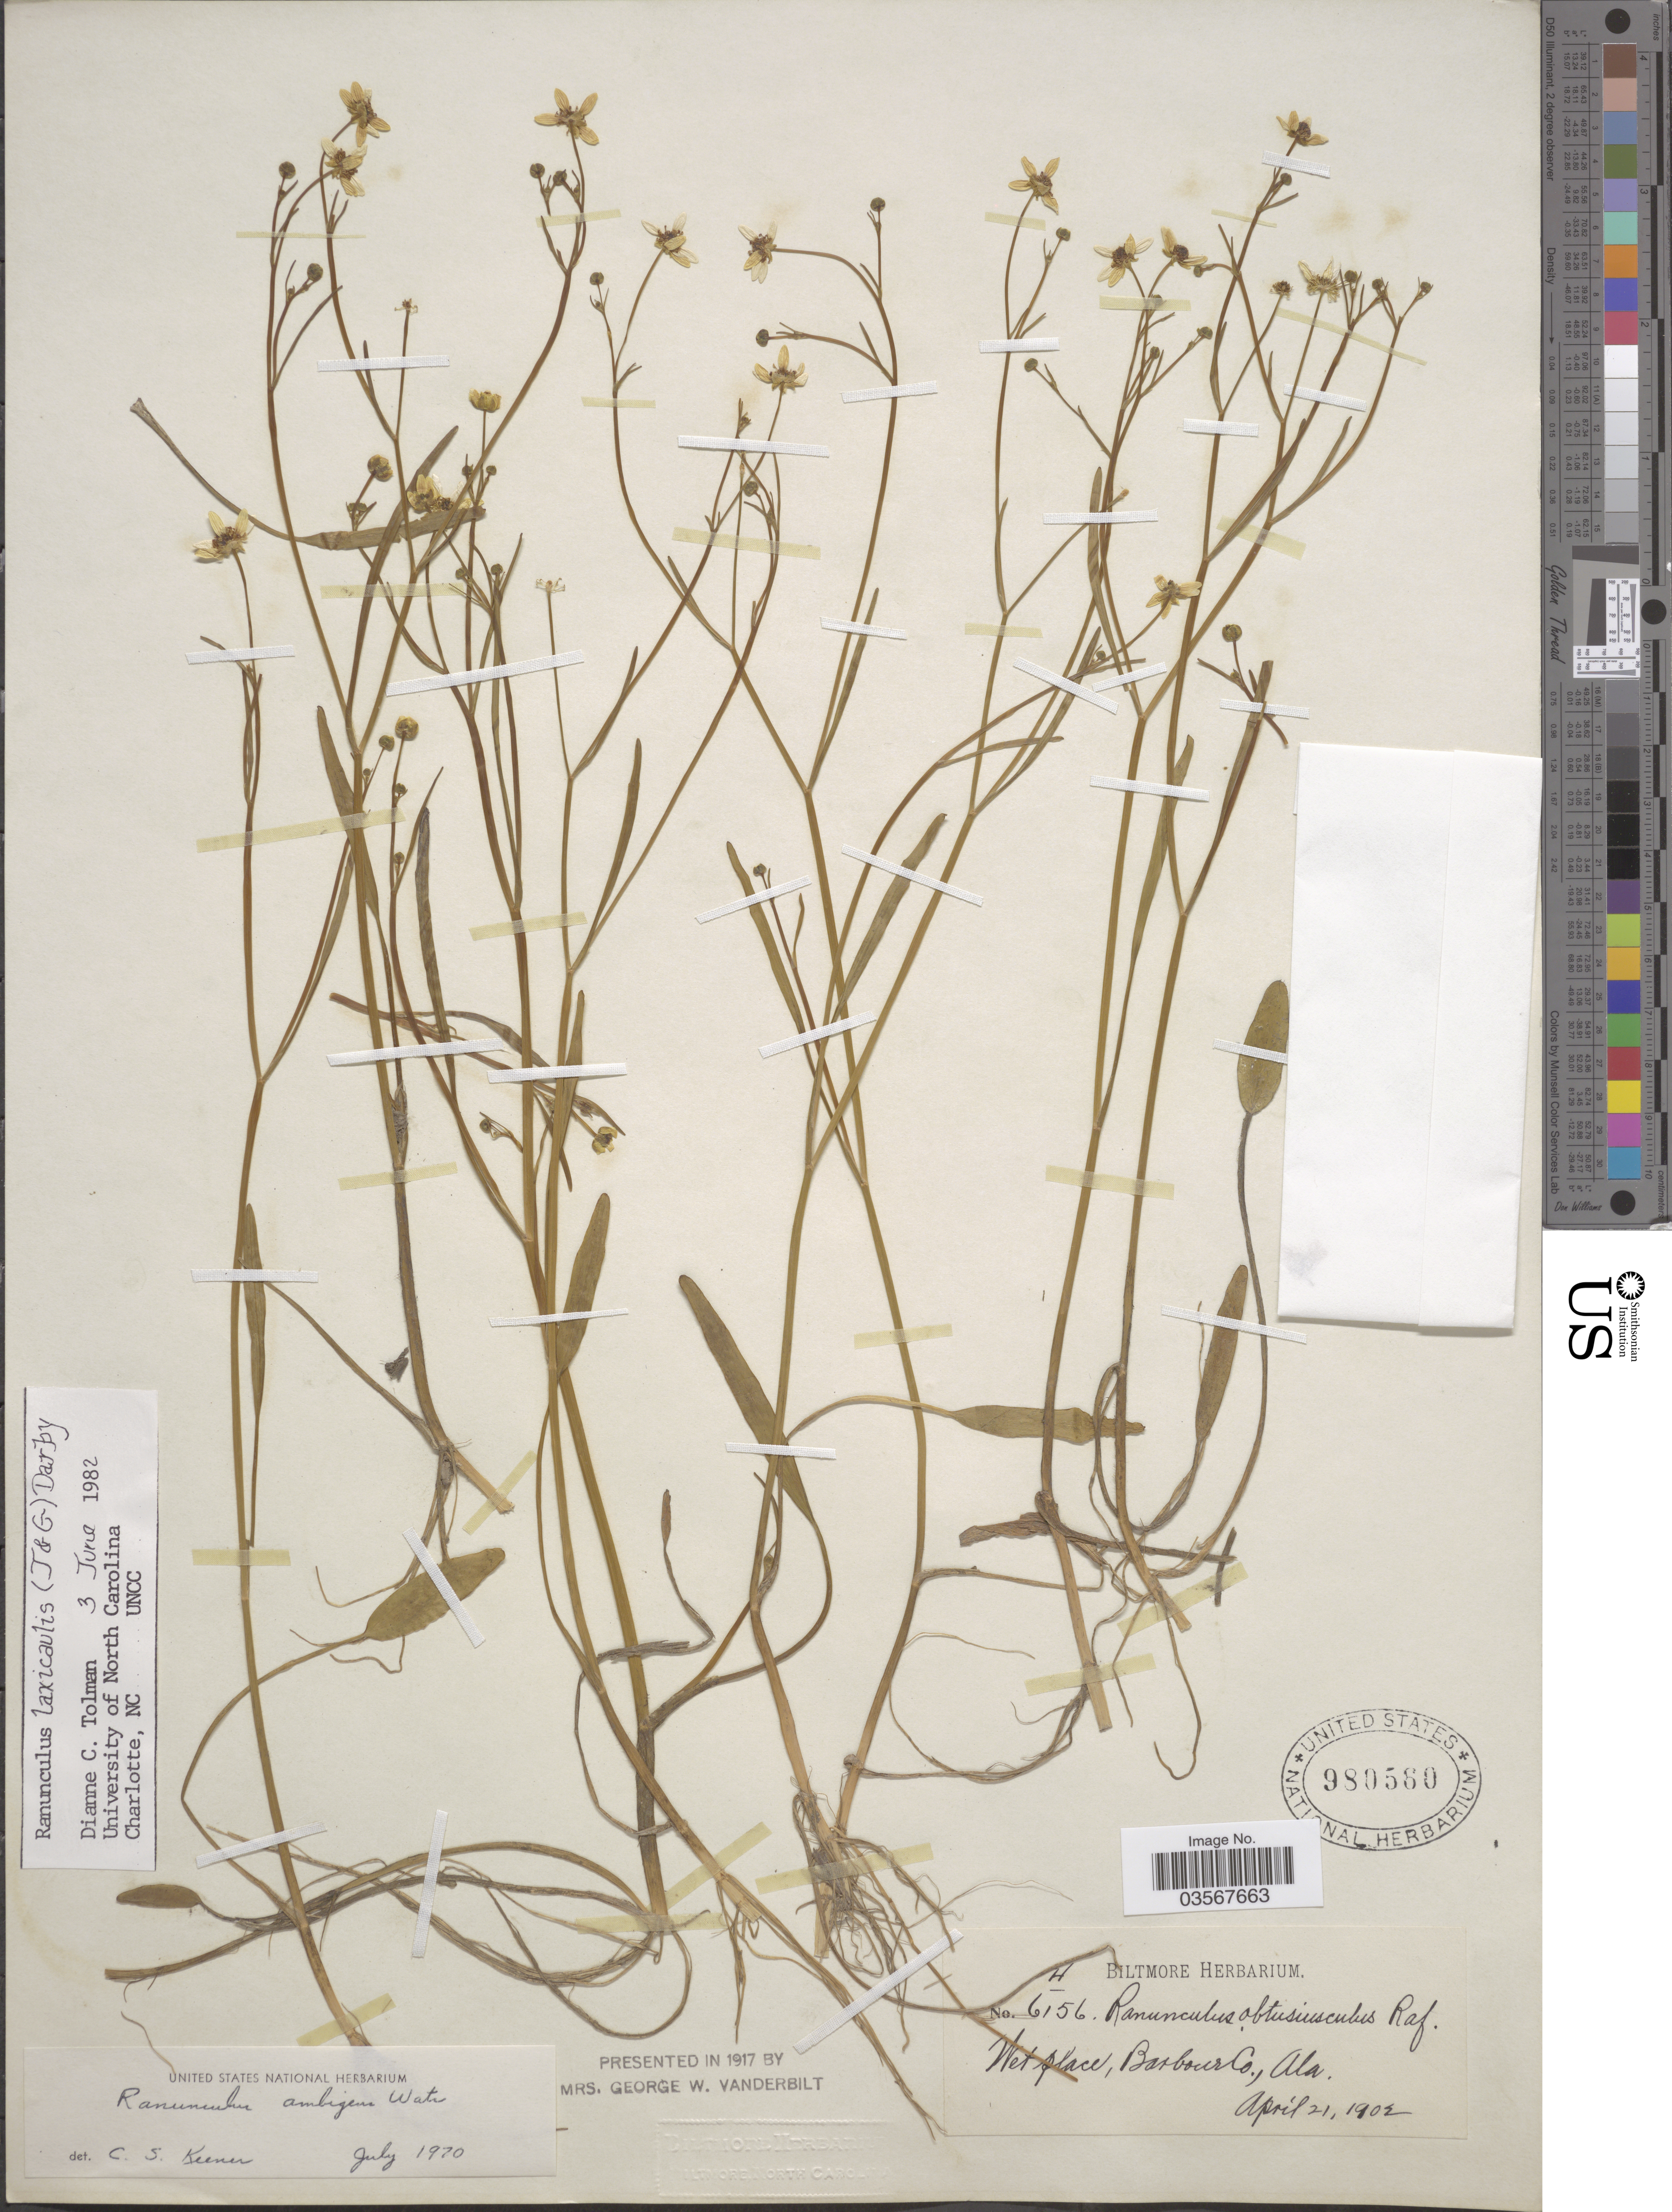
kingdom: Plantae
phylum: Tracheophyta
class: Magnoliopsida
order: Ranunculales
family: Ranunculaceae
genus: Ranunculus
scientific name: Ranunculus laxicaulis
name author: (Torr. & A. Gray) Darby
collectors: ex herb. Biltmore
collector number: H/6156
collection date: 1902-04-21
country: United States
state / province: Alabama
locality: Barbour Co.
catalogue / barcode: US 980560